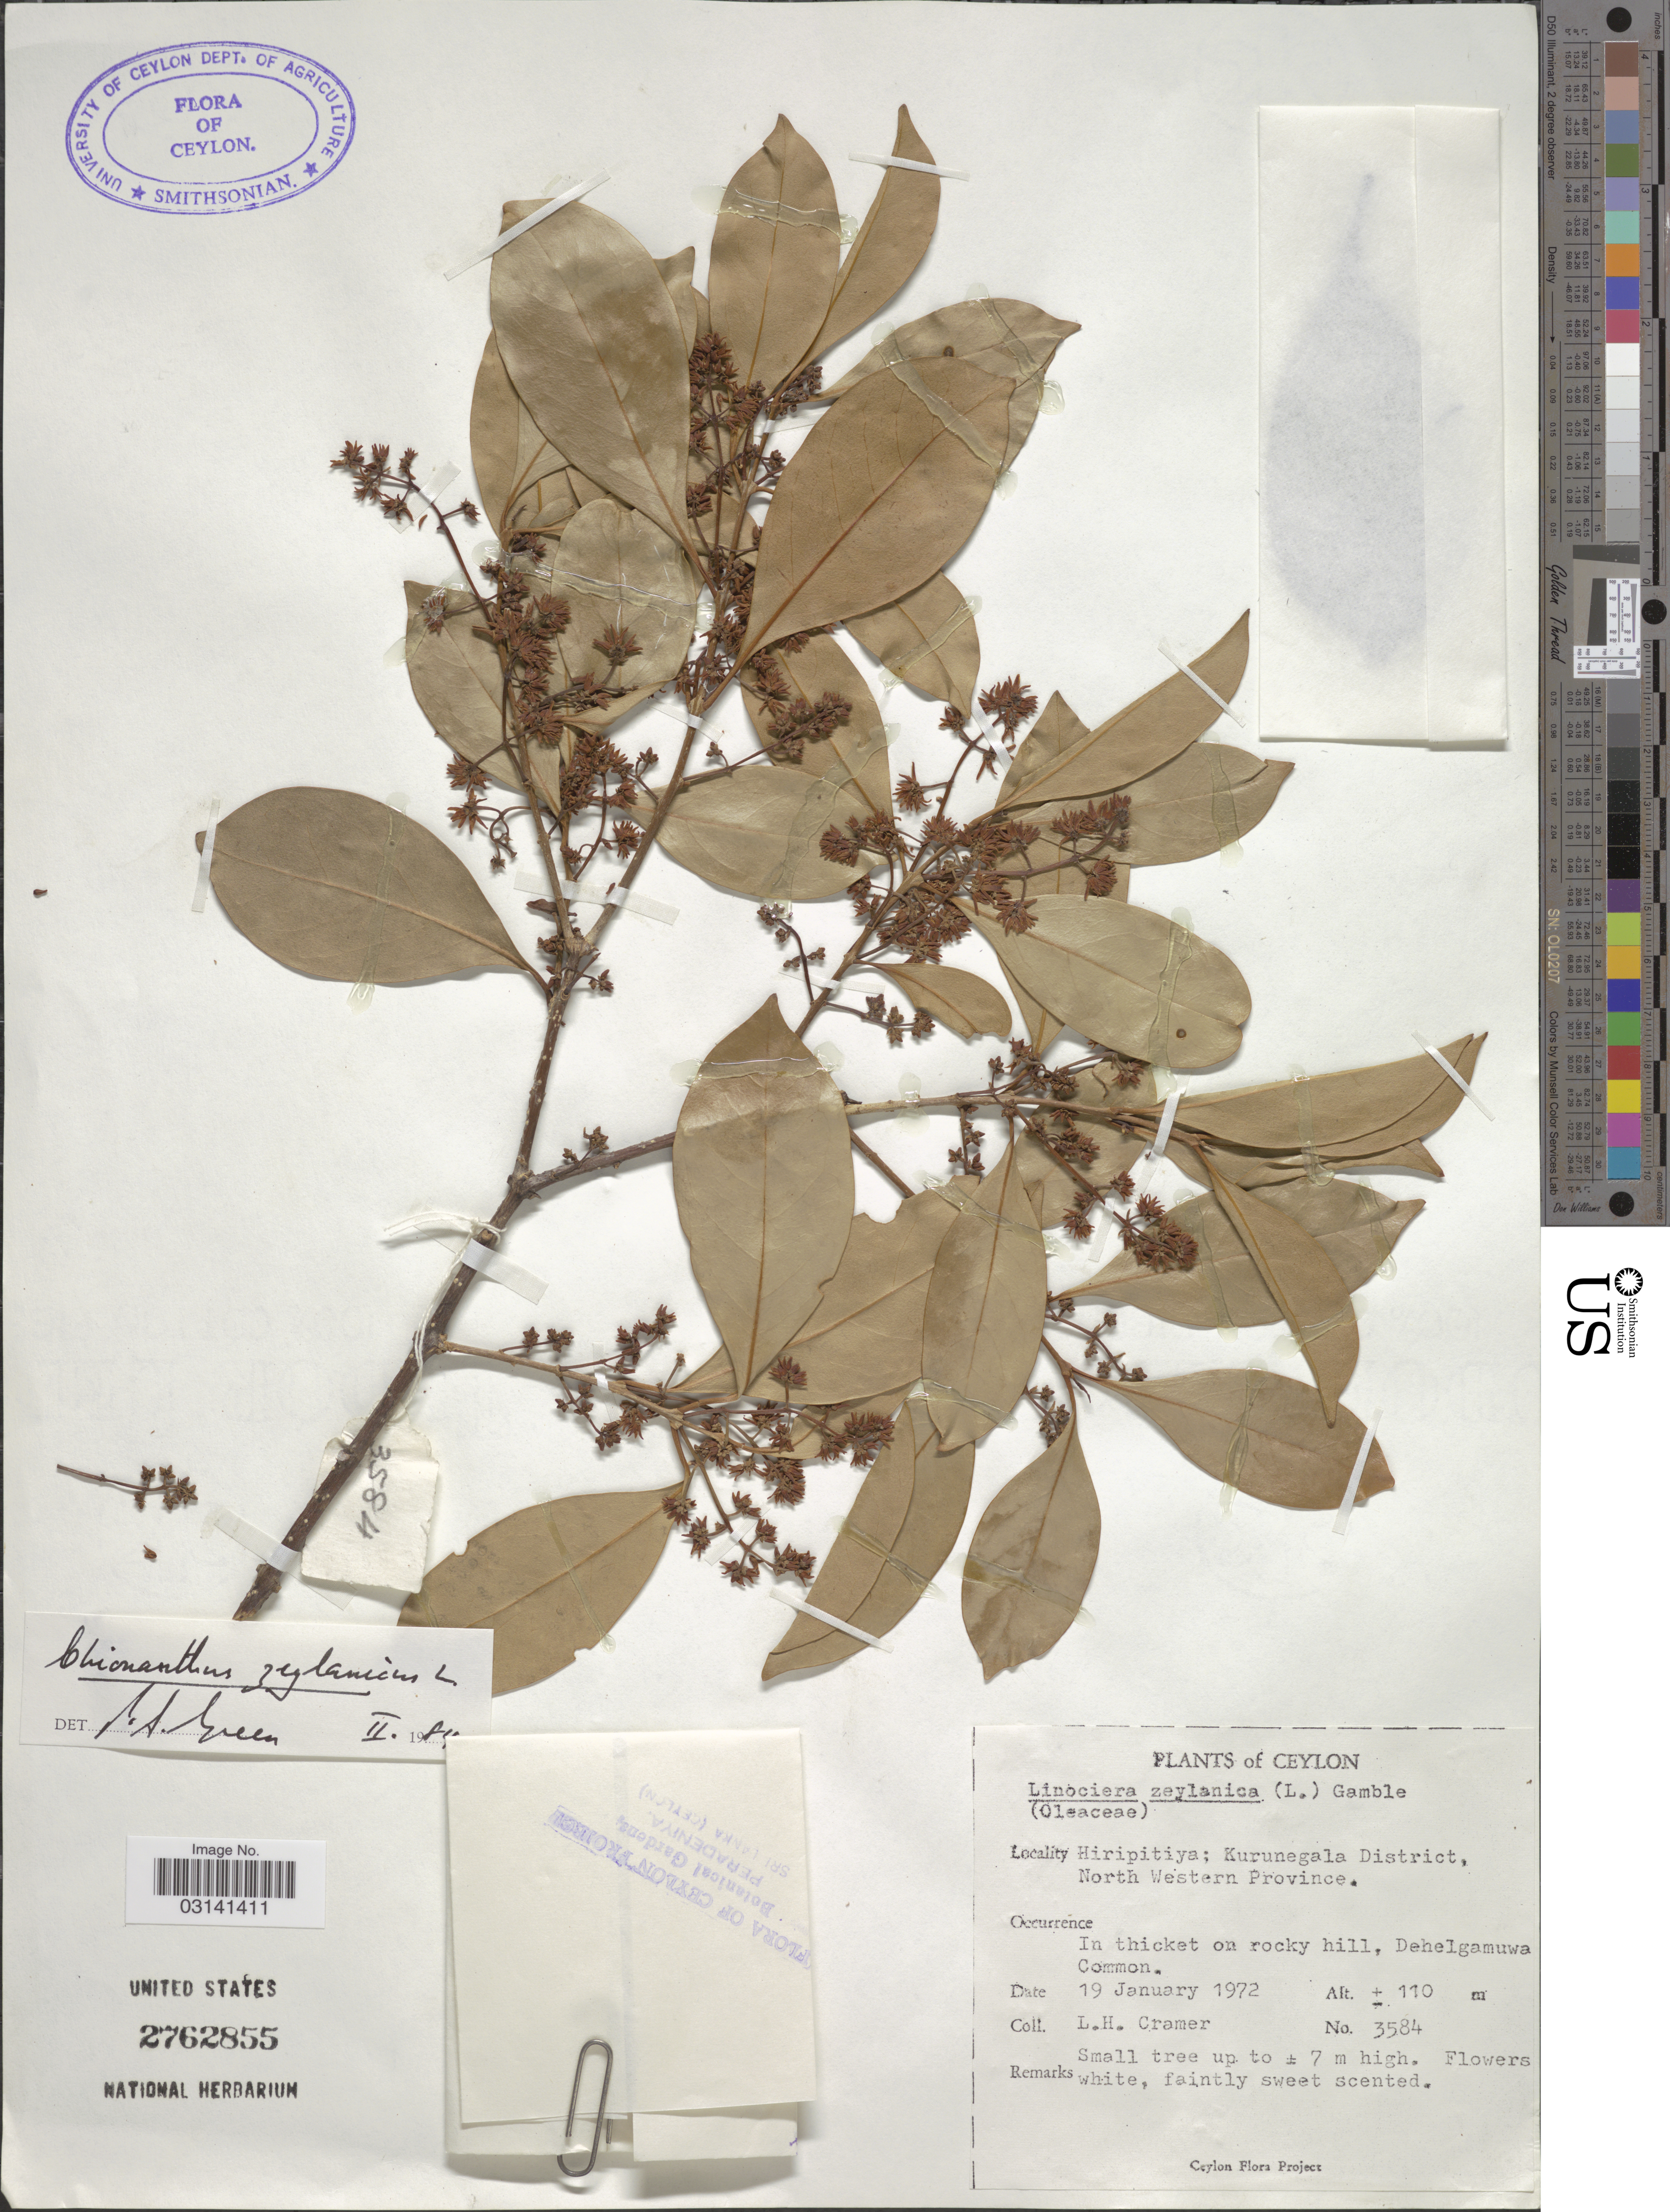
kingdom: Plantae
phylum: Tracheophyta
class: Magnoliopsida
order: Lamiales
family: Oleaceae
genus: Chionanthus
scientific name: Chionanthus zeylanicus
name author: L.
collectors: L. H. Cramer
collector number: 3584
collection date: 1972-01-19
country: Sri Lanka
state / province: North Western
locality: Ceylon. Hiripitiya; Kurunegala District. Dehelgamuwa.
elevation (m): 110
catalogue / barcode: US 2762855